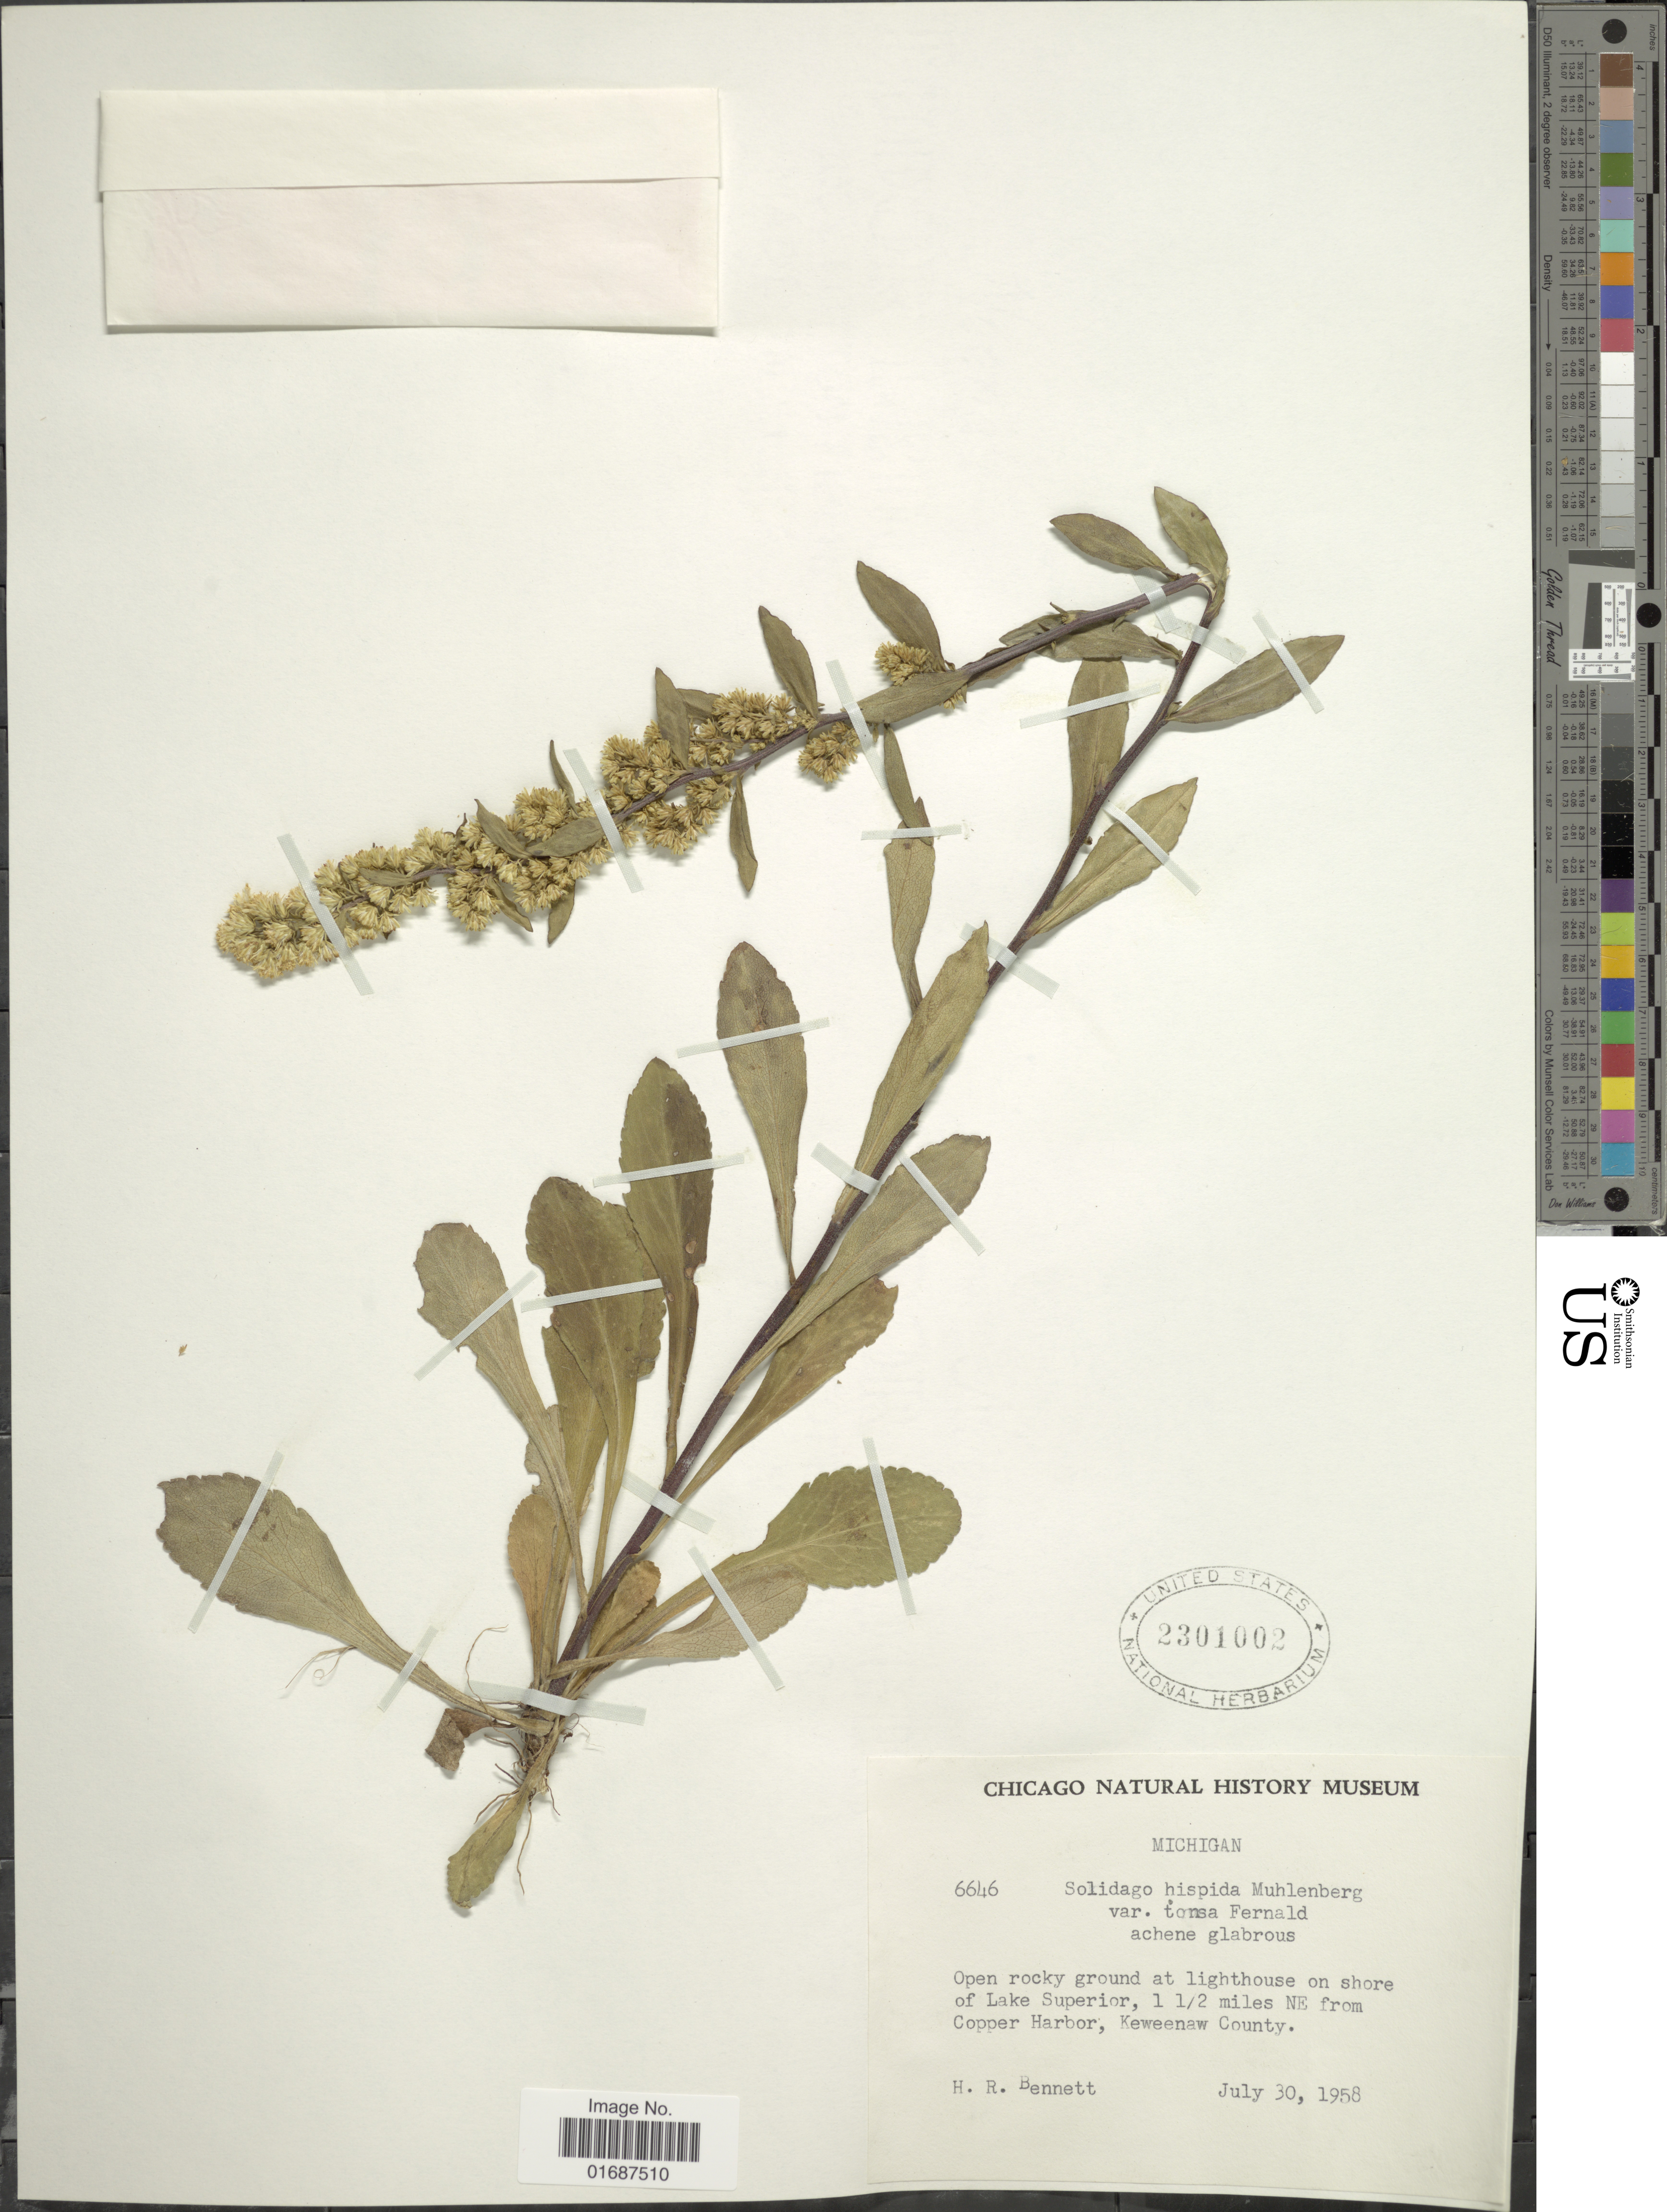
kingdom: Plantae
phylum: Tracheophyta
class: Magnoliopsida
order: Asterales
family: Asteraceae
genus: Solidago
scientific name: Solidago hispida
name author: Muhl. ex Willd.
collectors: H. R. Bennett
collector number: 6646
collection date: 1958-07-30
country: United States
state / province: Michigan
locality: At lighthouse on shore of Lake Superior, 1 1/2 miles NE from Copper Harbor, Keweenaw County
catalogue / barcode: US 2301002